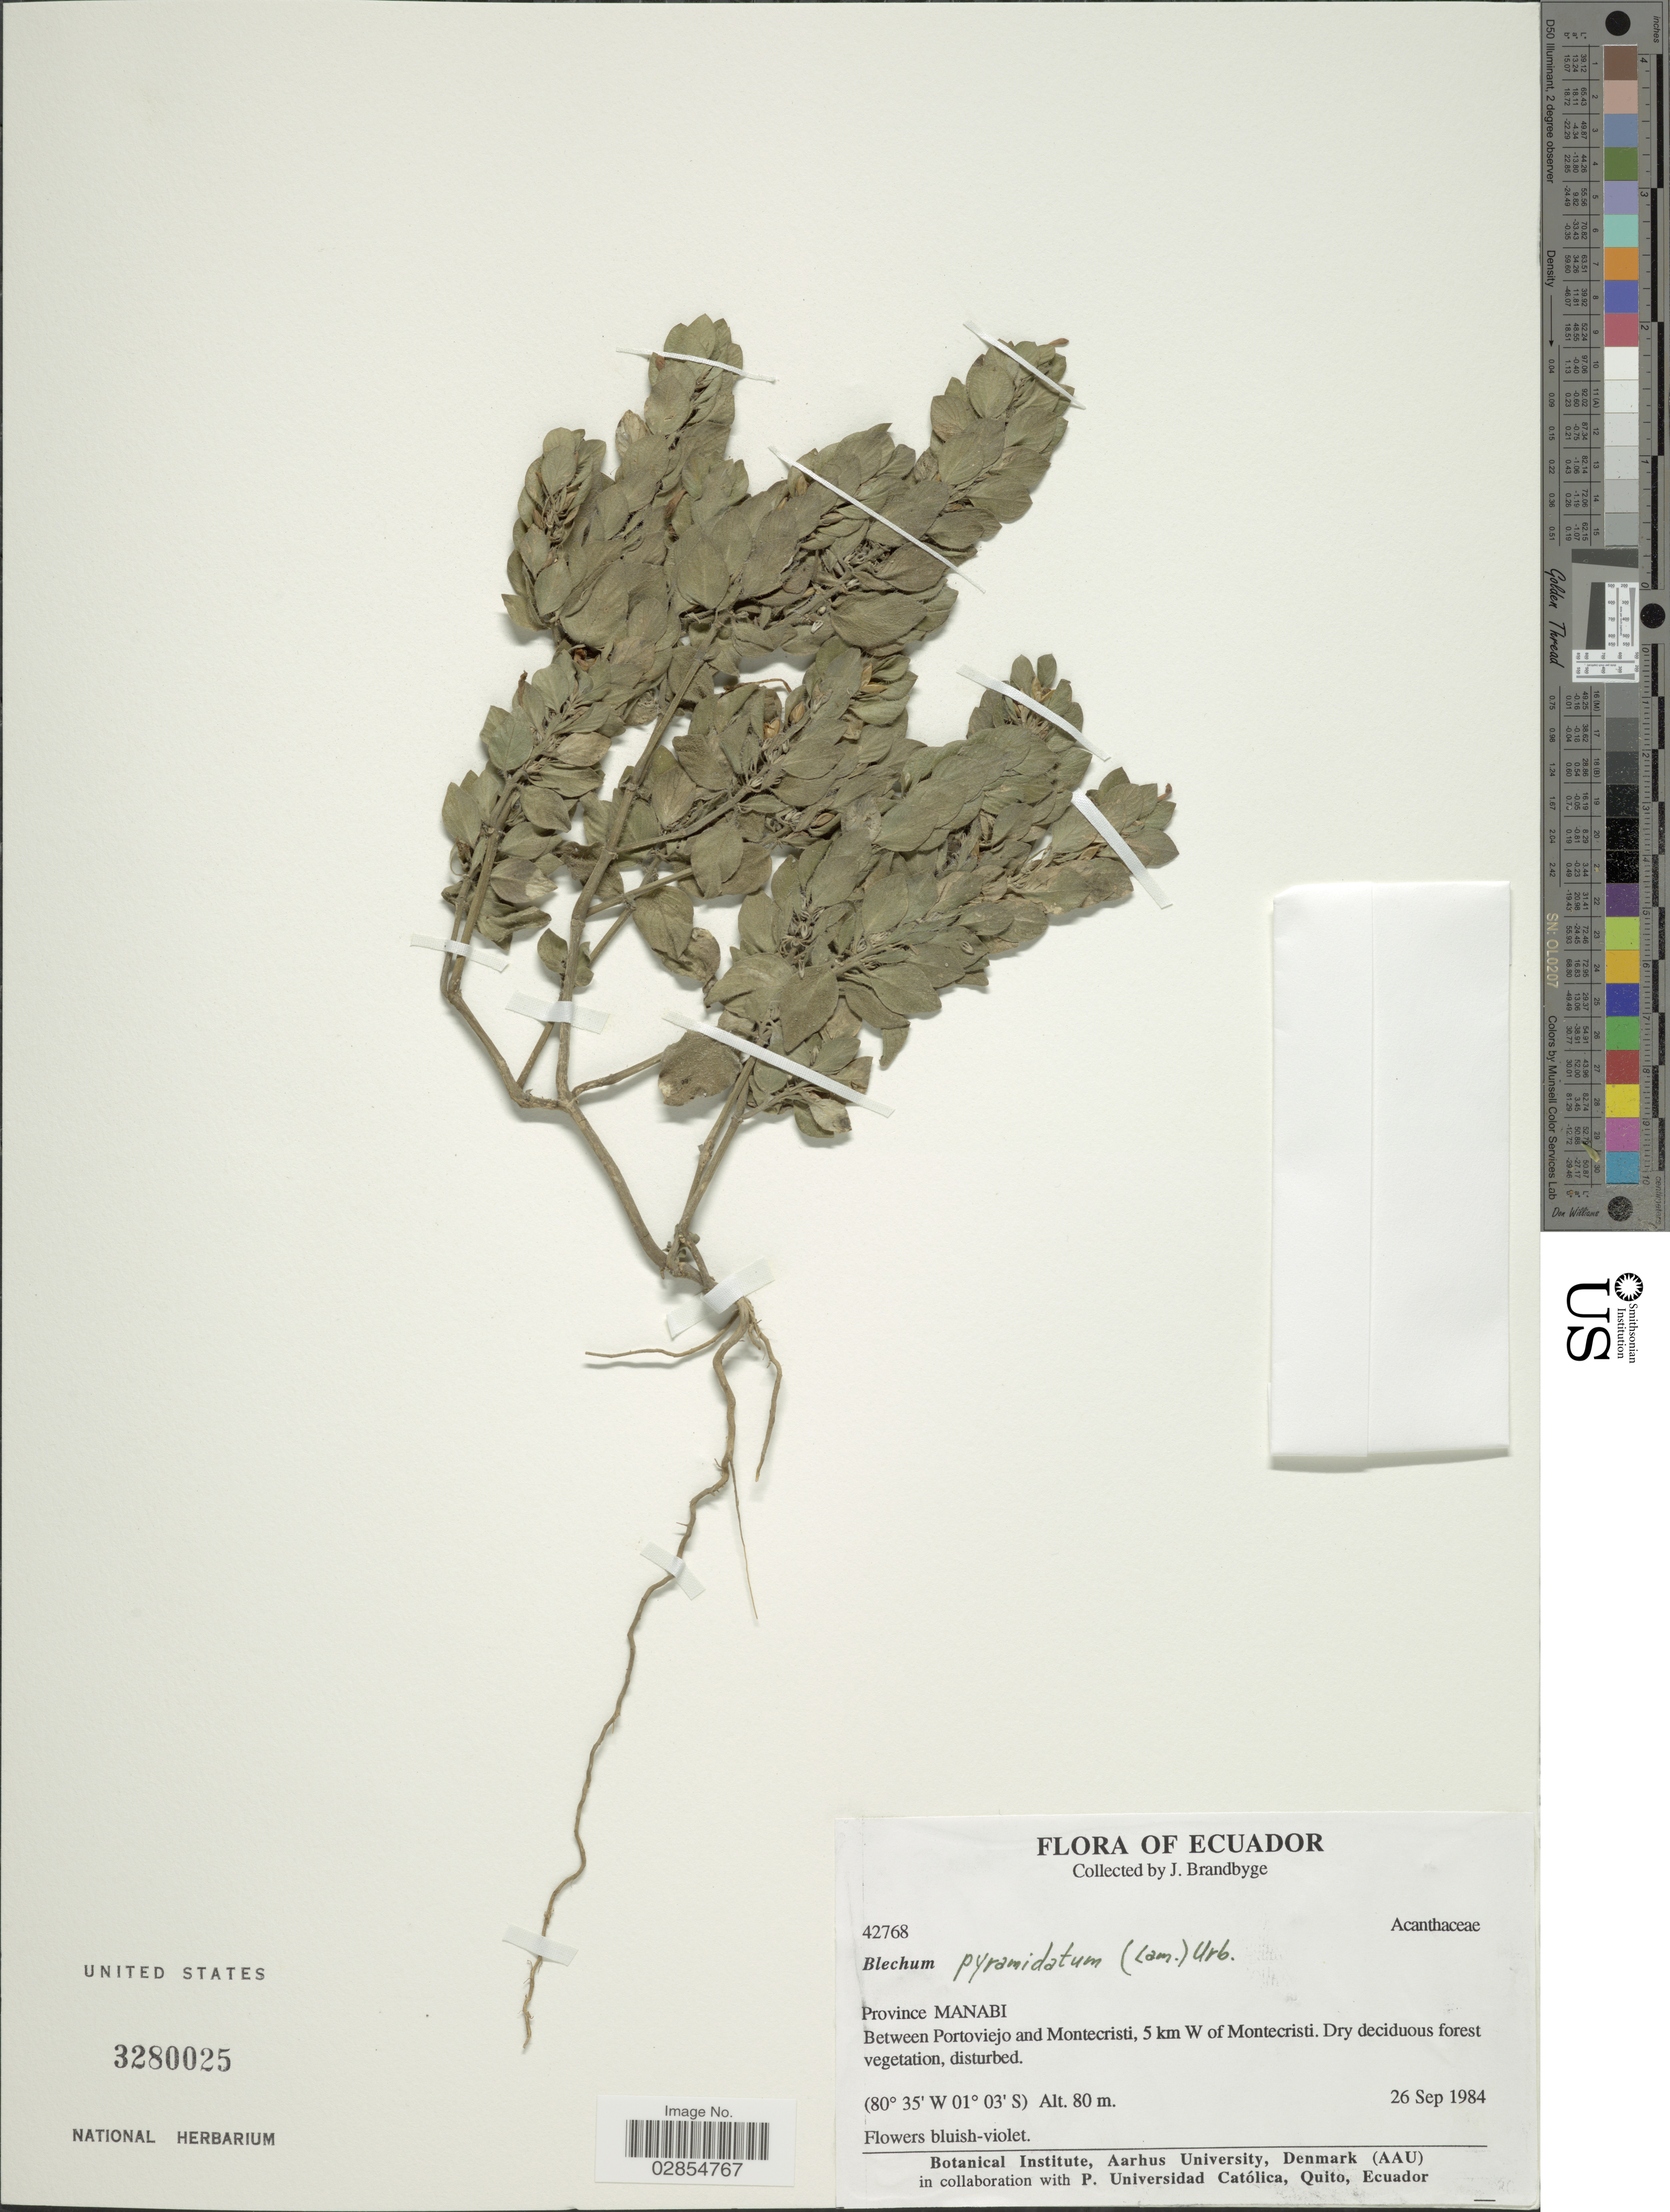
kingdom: Plantae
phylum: Tracheophyta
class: Magnoliopsida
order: Lamiales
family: Acanthaceae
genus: Blechum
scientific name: Blechum brownei f. puberulum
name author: Leonard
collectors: J. Brandbyge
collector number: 42768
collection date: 1984-09-26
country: Ecuador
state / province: Manabí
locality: Province Manabi. Between Portoviejo and Montecristi, 5 km W of Montecristi.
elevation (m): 80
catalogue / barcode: US 3280025